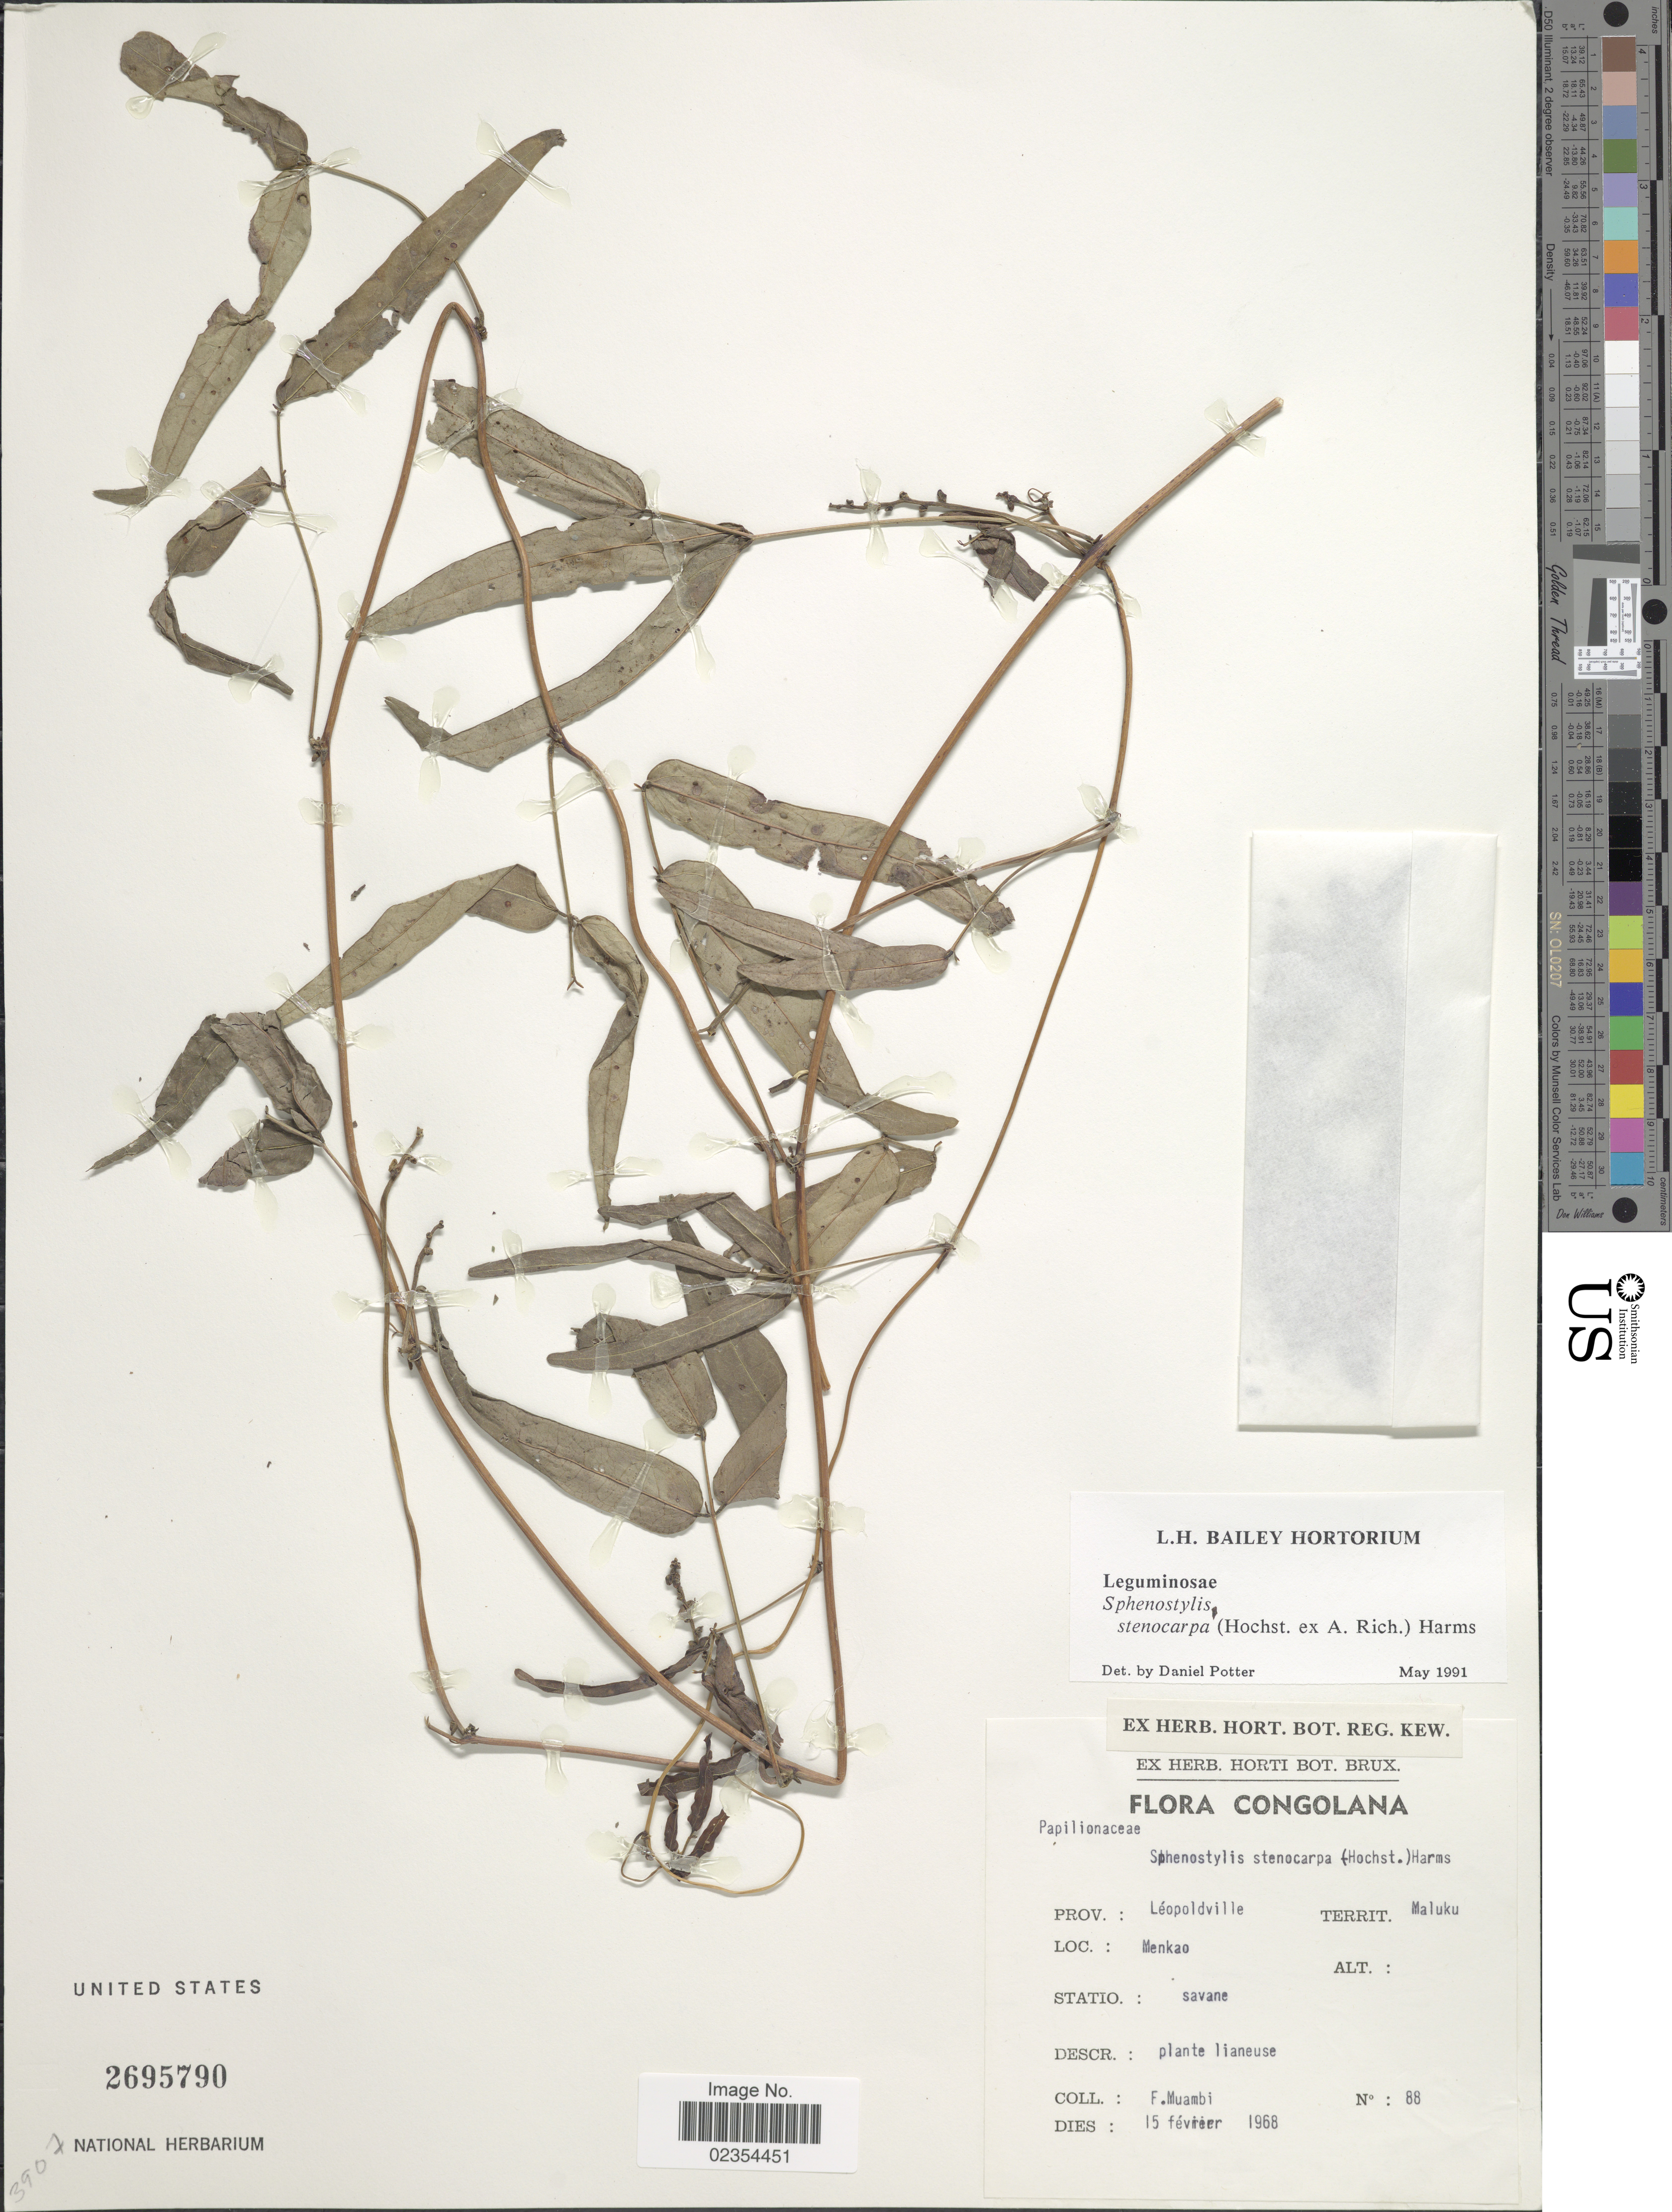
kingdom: Plantae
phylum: Tracheophyta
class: Magnoliopsida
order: Fabales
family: Fabaceae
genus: Sphenostylis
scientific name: Sphenostylis stenocarpa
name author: (Hochst. ex A. Rich.) Harms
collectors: F. Muambi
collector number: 88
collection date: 1968-02-15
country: Congo, Democratic Republic of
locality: Congolana, Prov.: Leopoldville, Territ. Maluku, Menkao.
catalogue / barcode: US 2695790